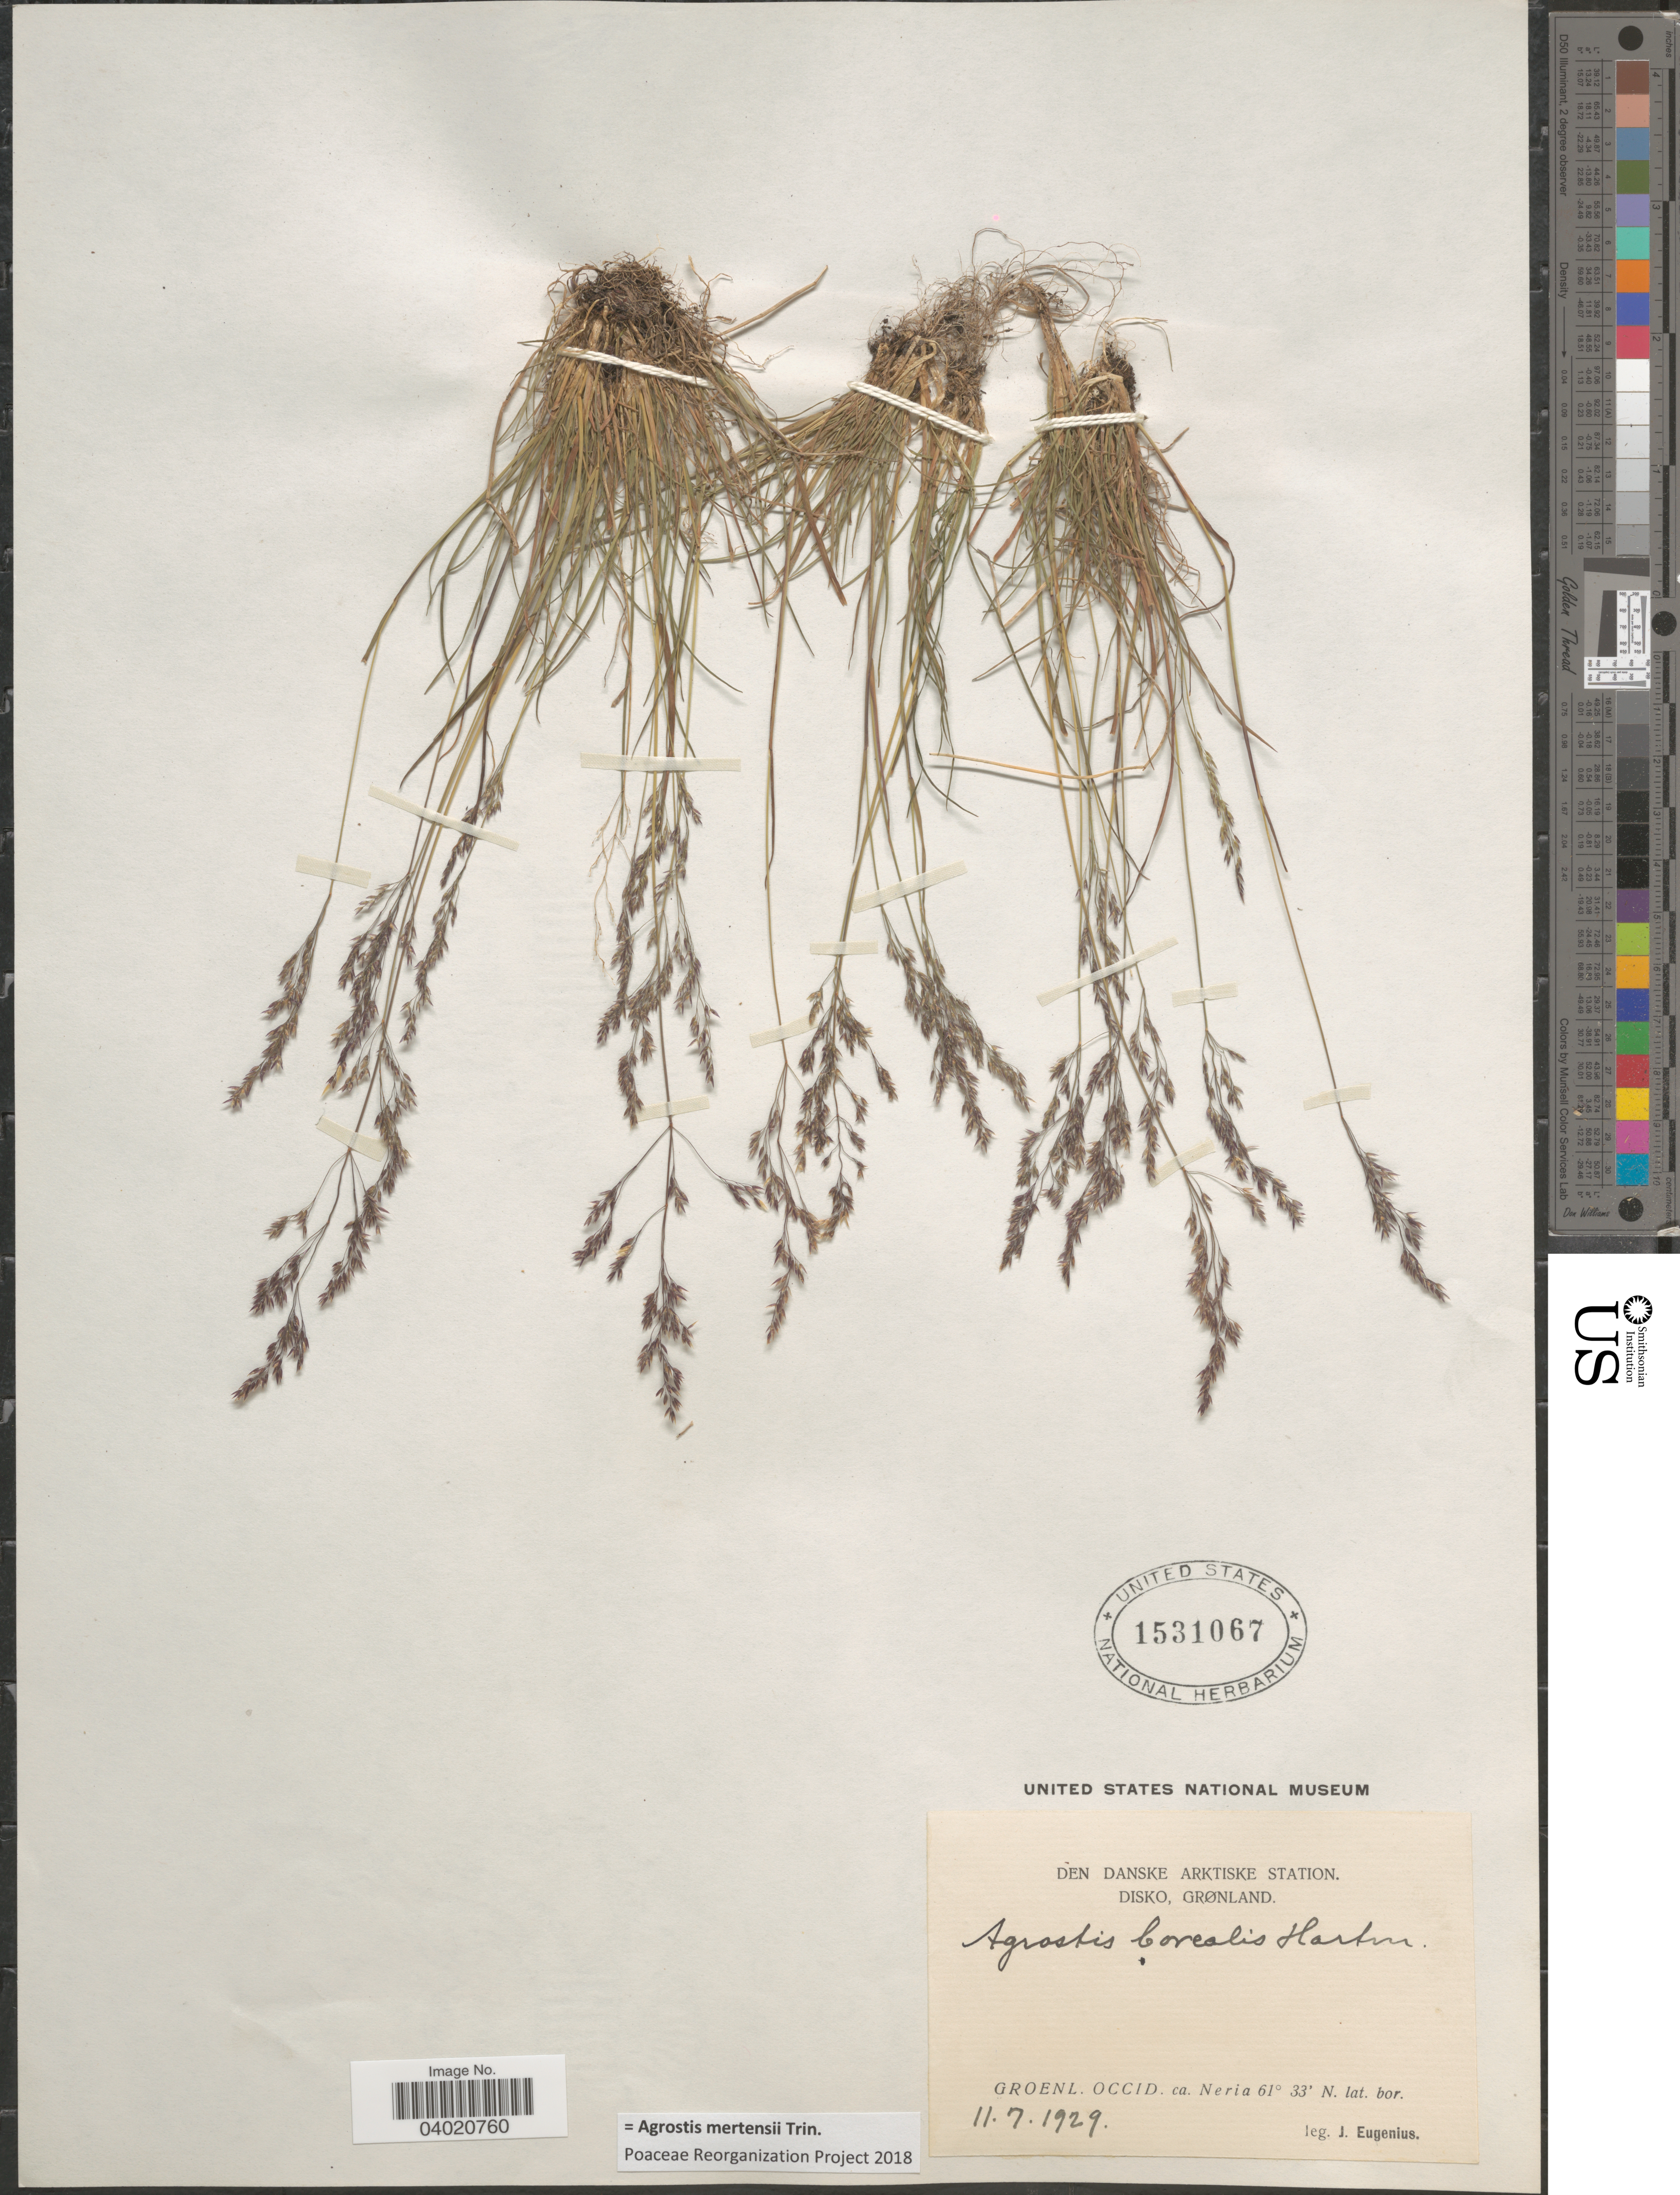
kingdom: Plantae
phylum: Tracheophyta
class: Liliopsida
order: Poales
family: Poaceae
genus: Agrostis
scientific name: Agrostis mertensii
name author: Trin.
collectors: J. Eugenius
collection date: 1929-07-11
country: Greenland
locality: Den Danske Arktiske Station. Disko, Grønland. Groenl. Occid. ca. Neria.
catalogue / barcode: US 1531067